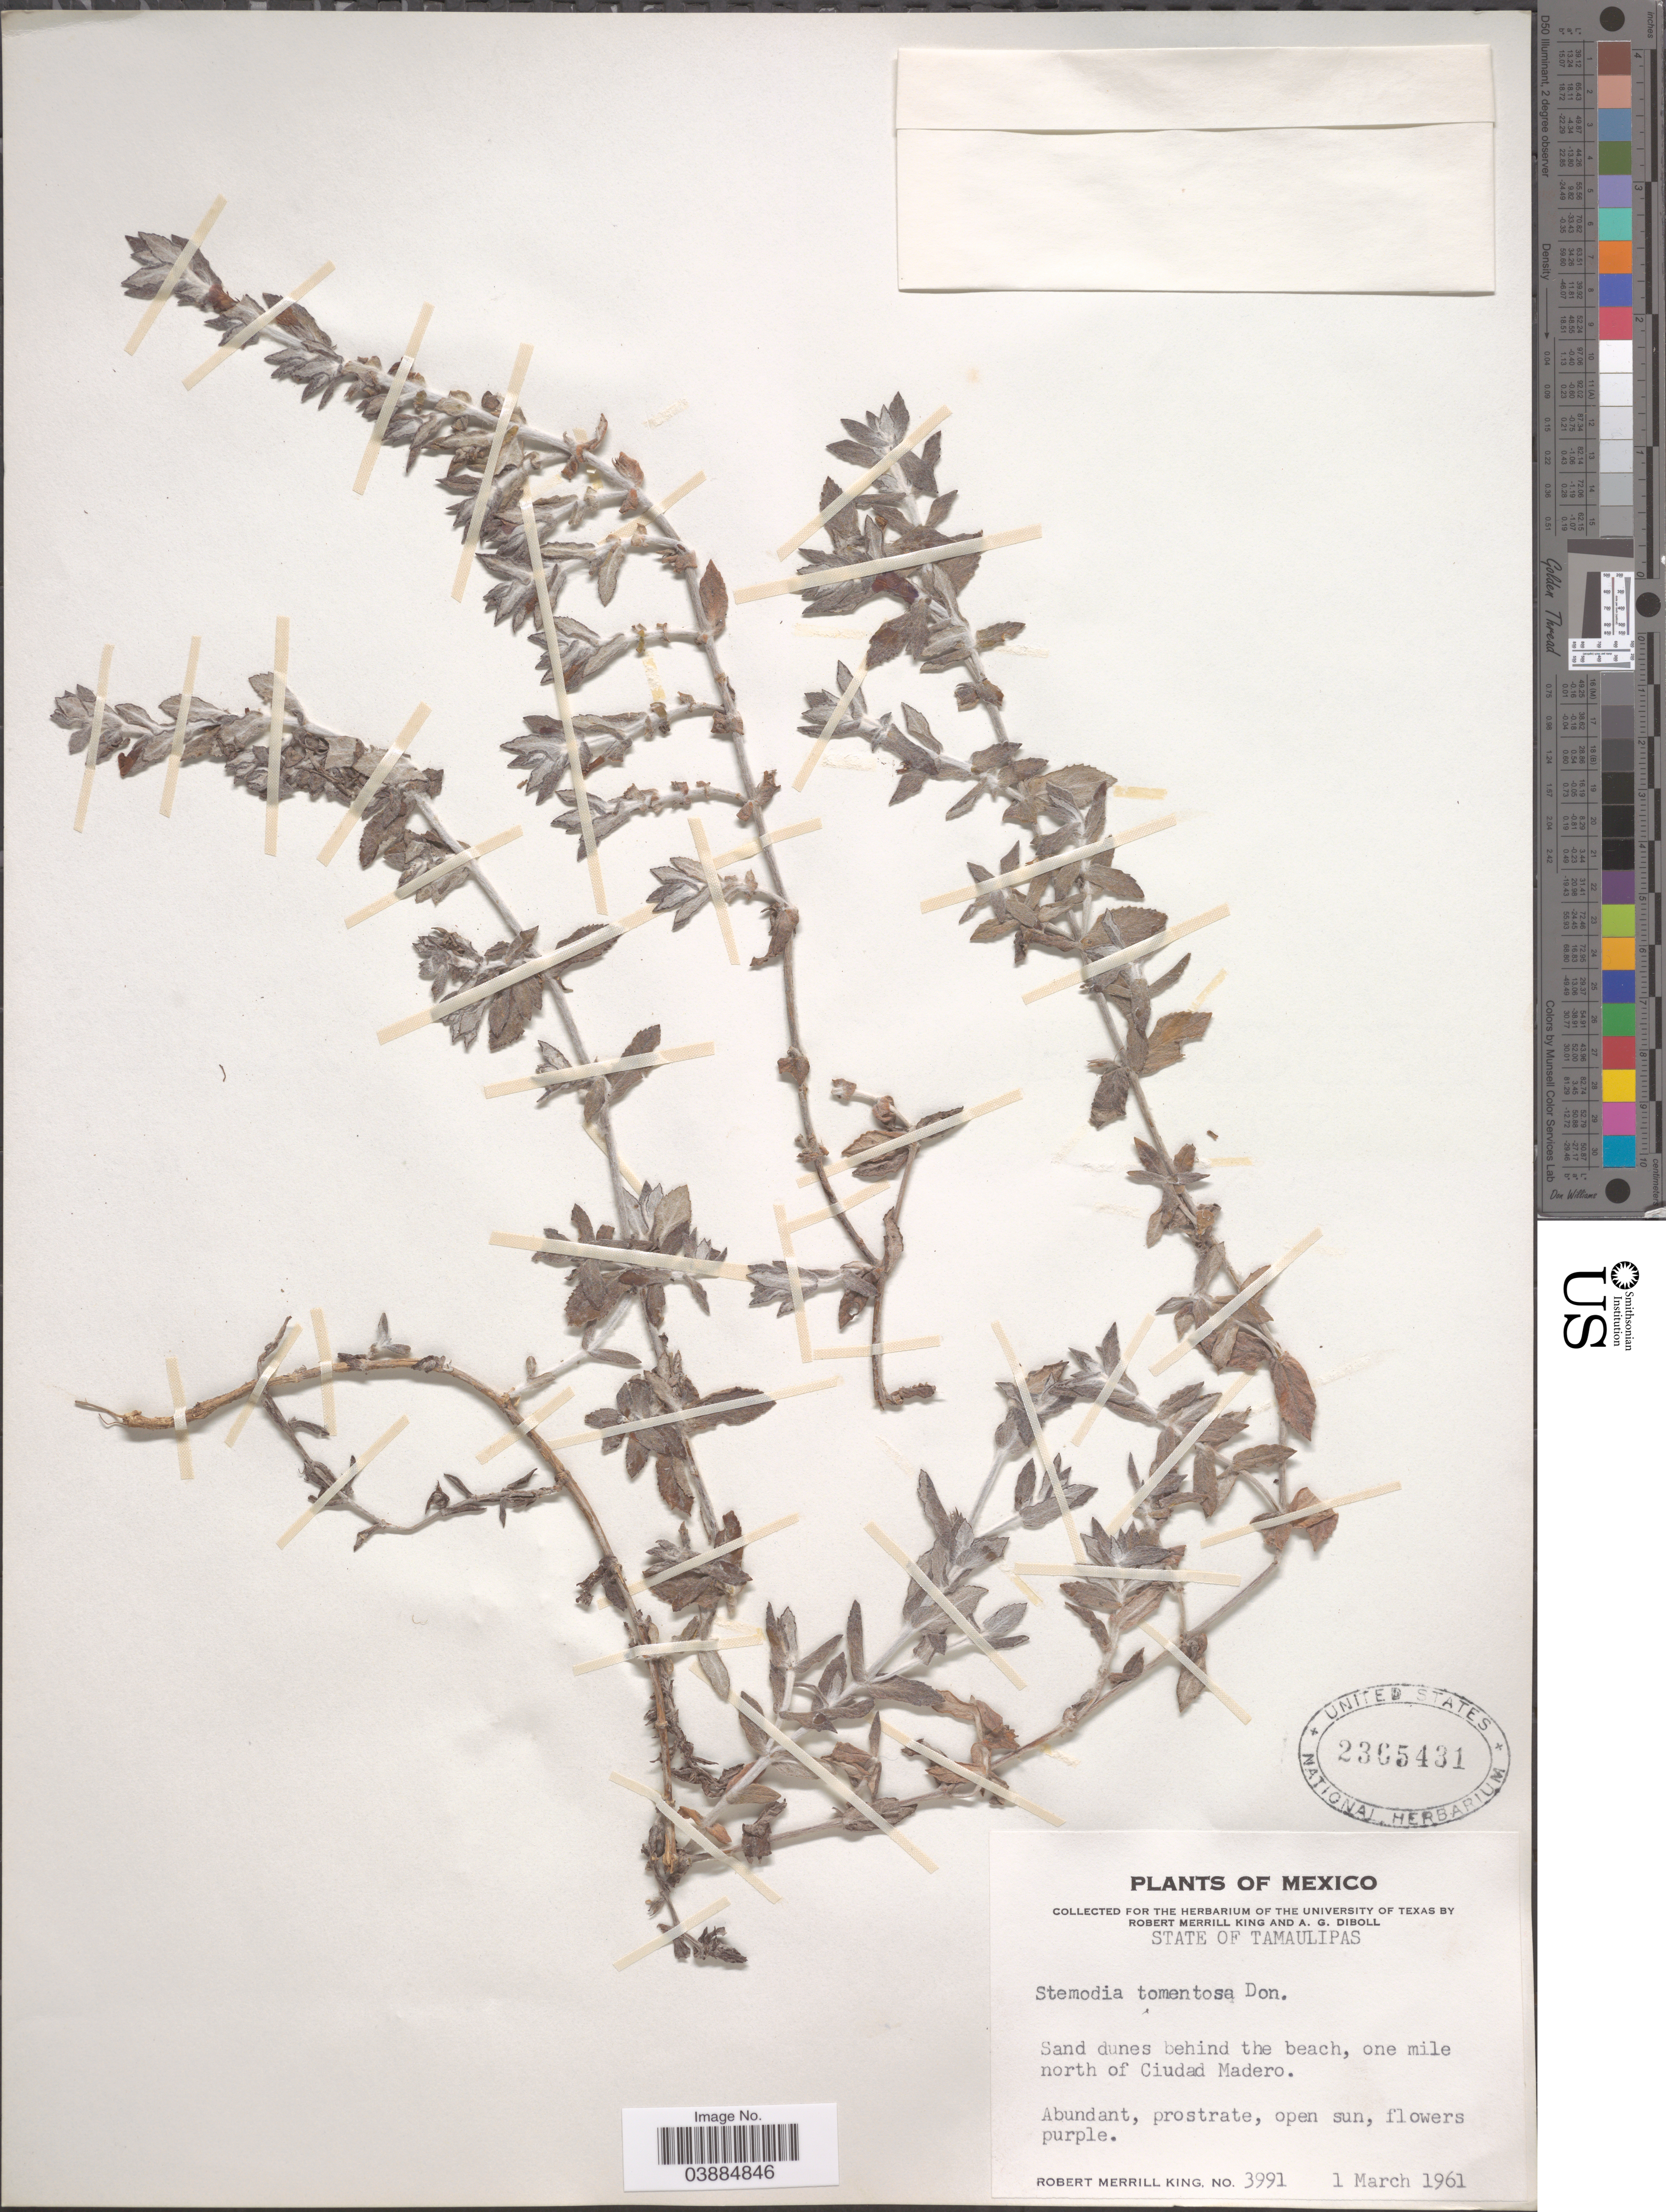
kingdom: Plantae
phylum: Tracheophyta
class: Magnoliopsida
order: Lamiales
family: Plantaginaceae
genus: Stemodia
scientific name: Stemodia tomentosa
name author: (Mill.) Greenm. & C.H. Thomps.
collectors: R. M. King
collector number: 3991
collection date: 1961-03-01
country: Mexico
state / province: Tamaulipas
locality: Sand dunes behind the beach, one mile north of Ciudad Madero.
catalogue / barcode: US 2365431